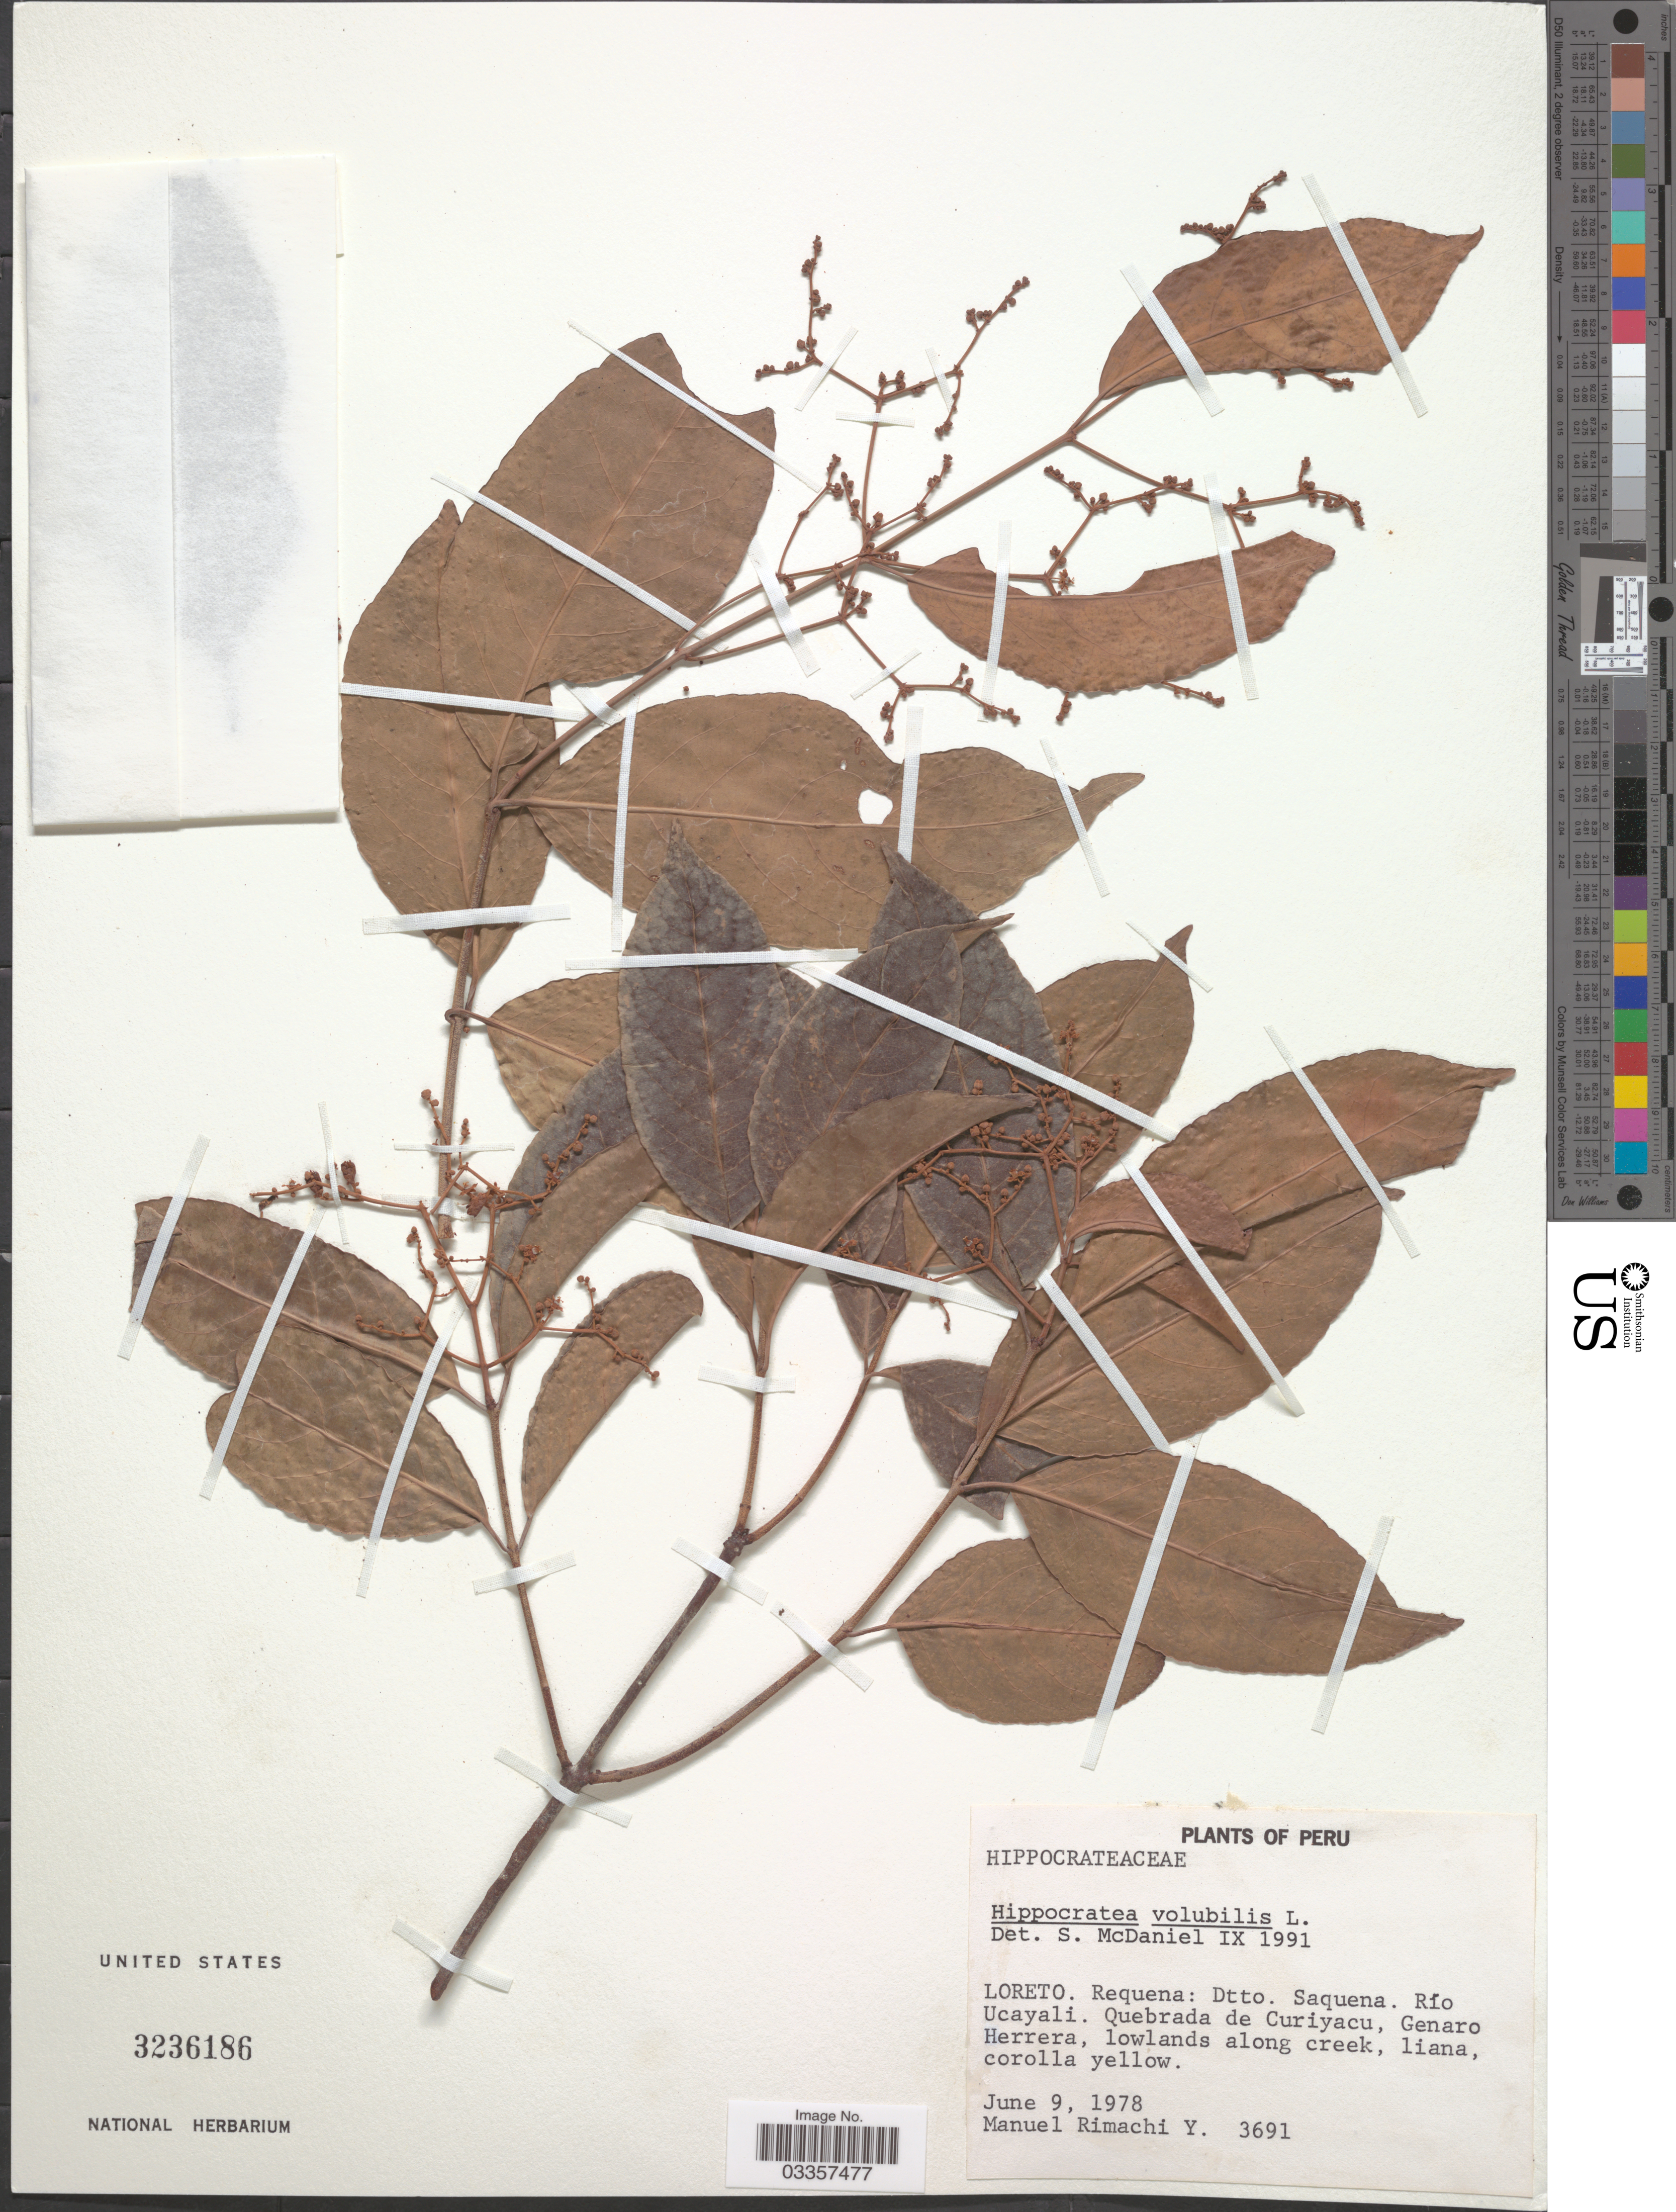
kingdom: Plantae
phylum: Tracheophyta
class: Magnoliopsida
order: Celastrales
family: Celastraceae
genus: Hippocratea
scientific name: Hippocratea volubilis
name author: L.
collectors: M. Rimachi Y.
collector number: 3691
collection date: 1978-06-09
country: Peru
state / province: Loreto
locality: Requena: Dtto. Saquena. Río Ucayali. Quebrada de Curiyacu, Genaro Herrera.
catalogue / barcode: US 3236186